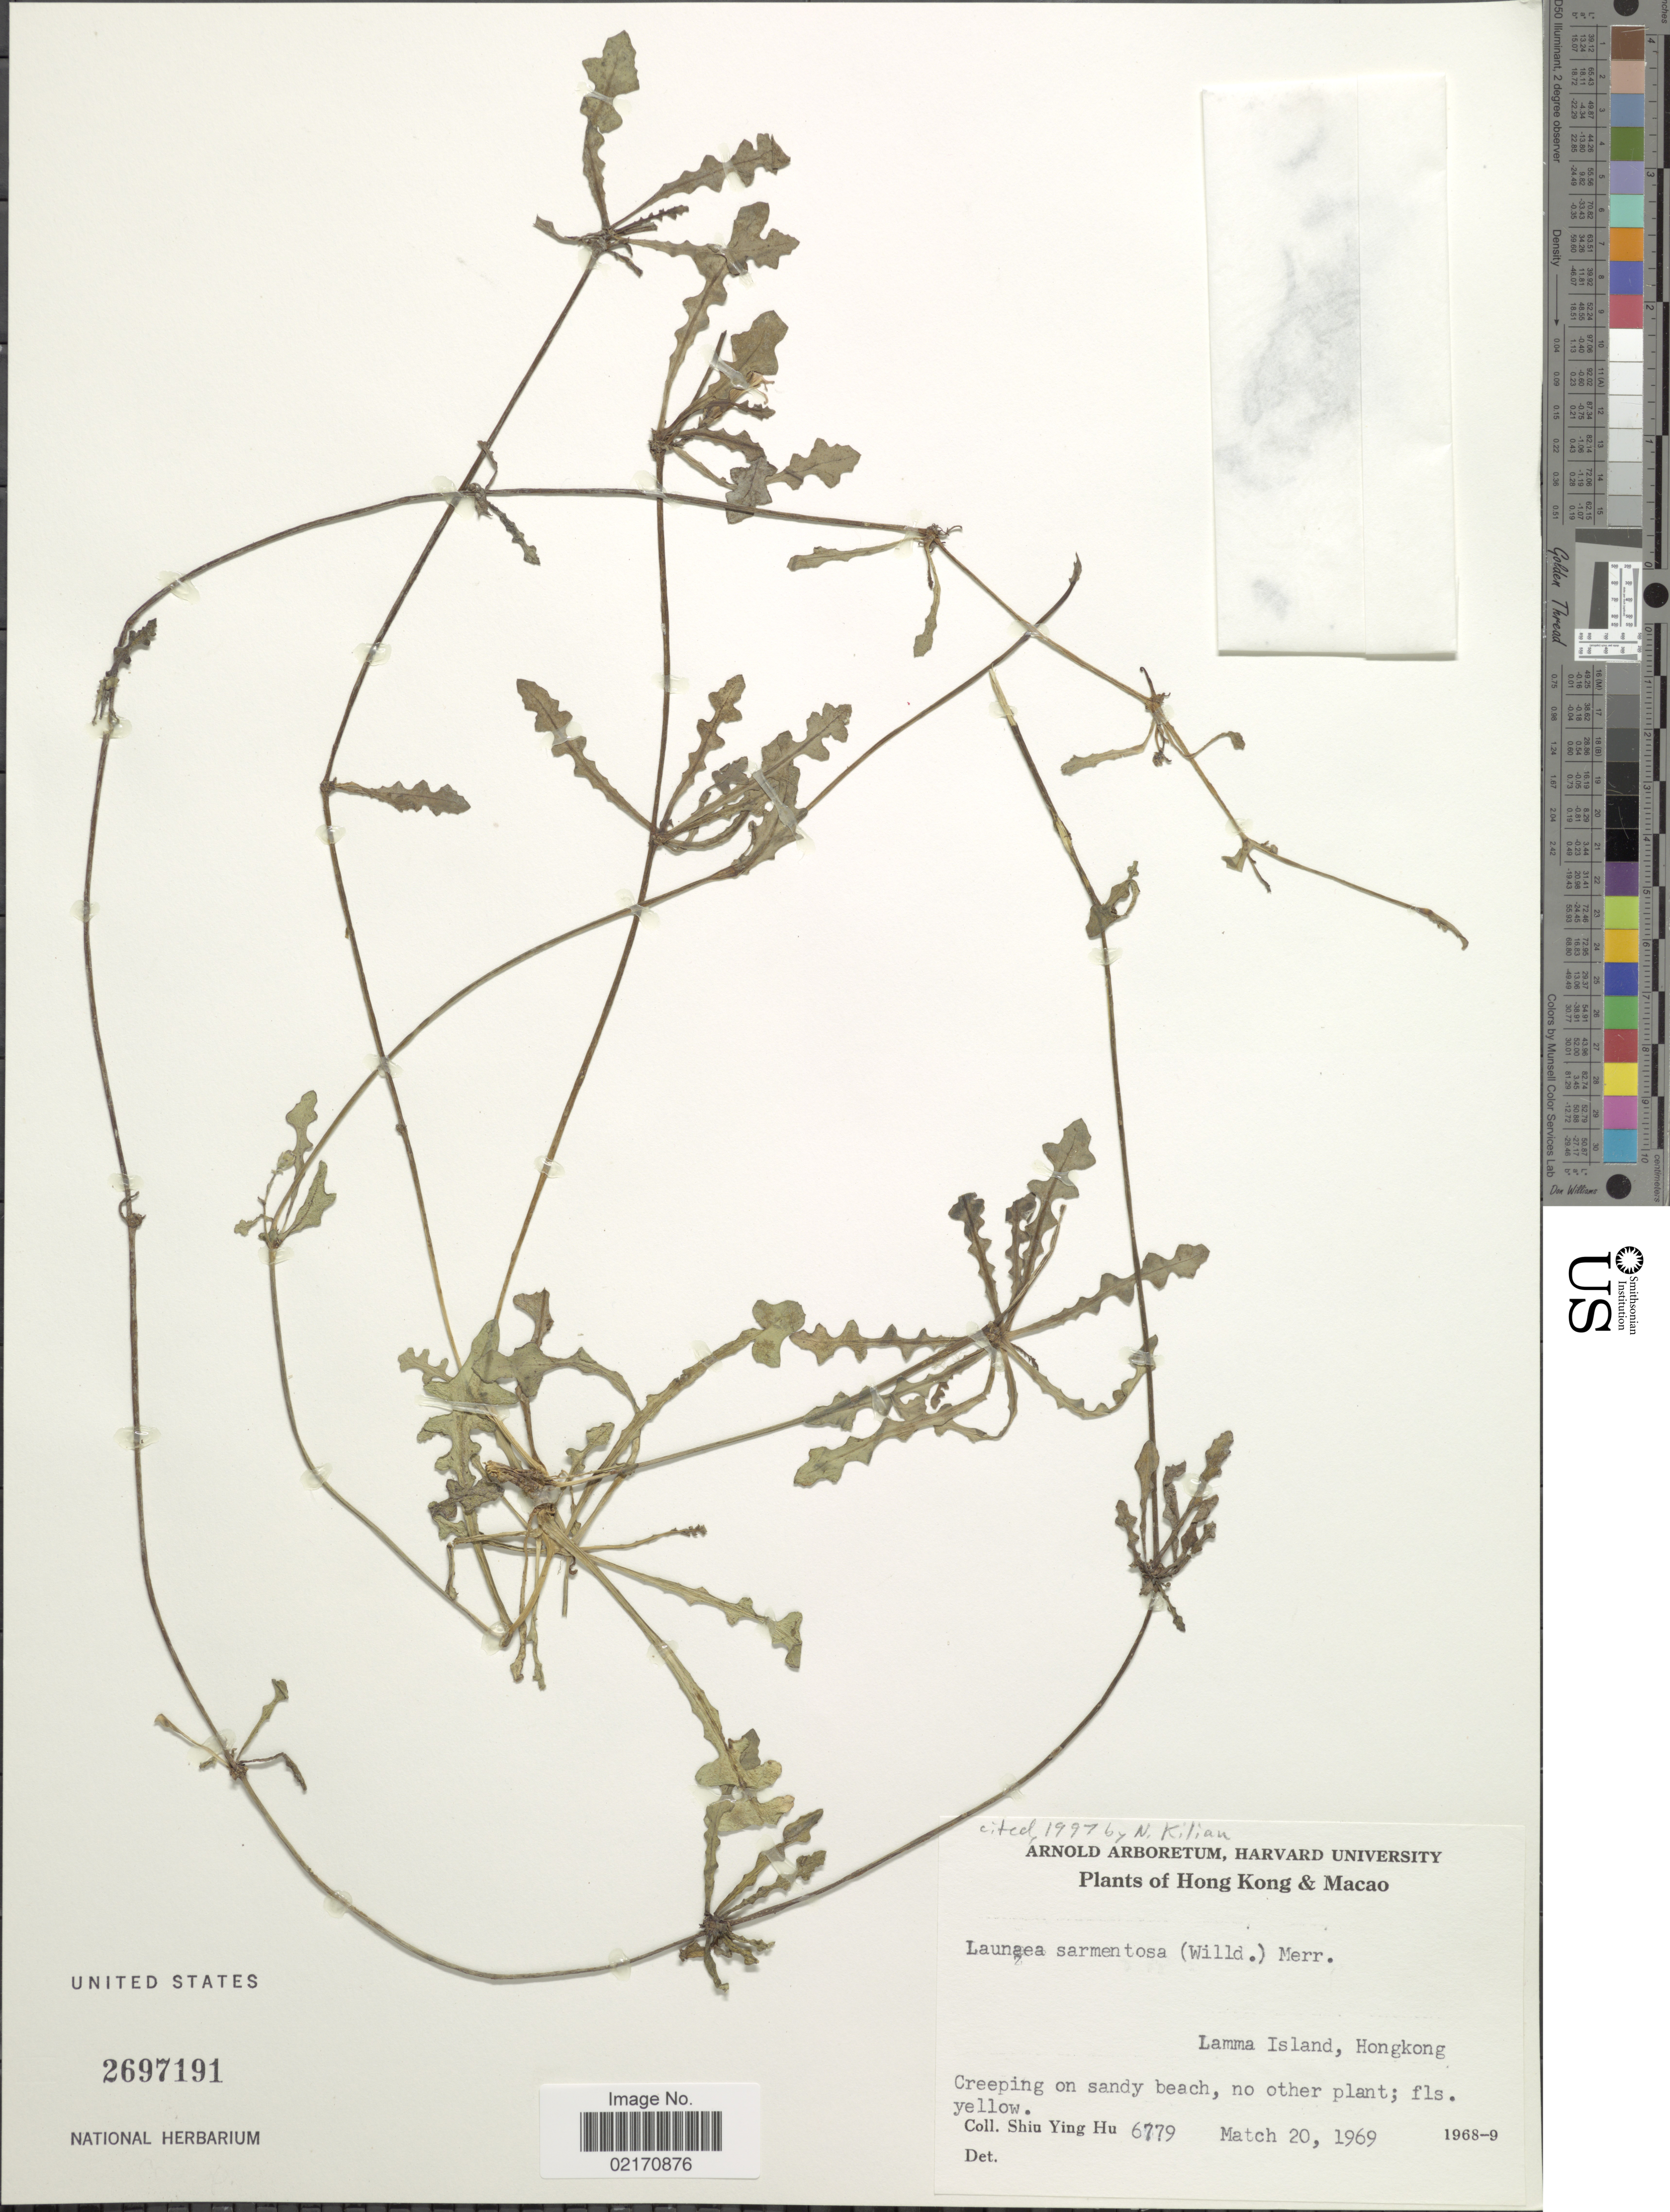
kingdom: Plantae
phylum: Tracheophyta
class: Magnoliopsida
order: Asterales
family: Asteraceae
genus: Launaea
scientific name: Launaea sarmentosa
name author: (Willd.) Kuntze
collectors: S. Y. Hu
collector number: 6779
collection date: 1969-03-20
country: China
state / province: Hong Kong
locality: Lamma Island, Hongkong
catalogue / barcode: US 2697191